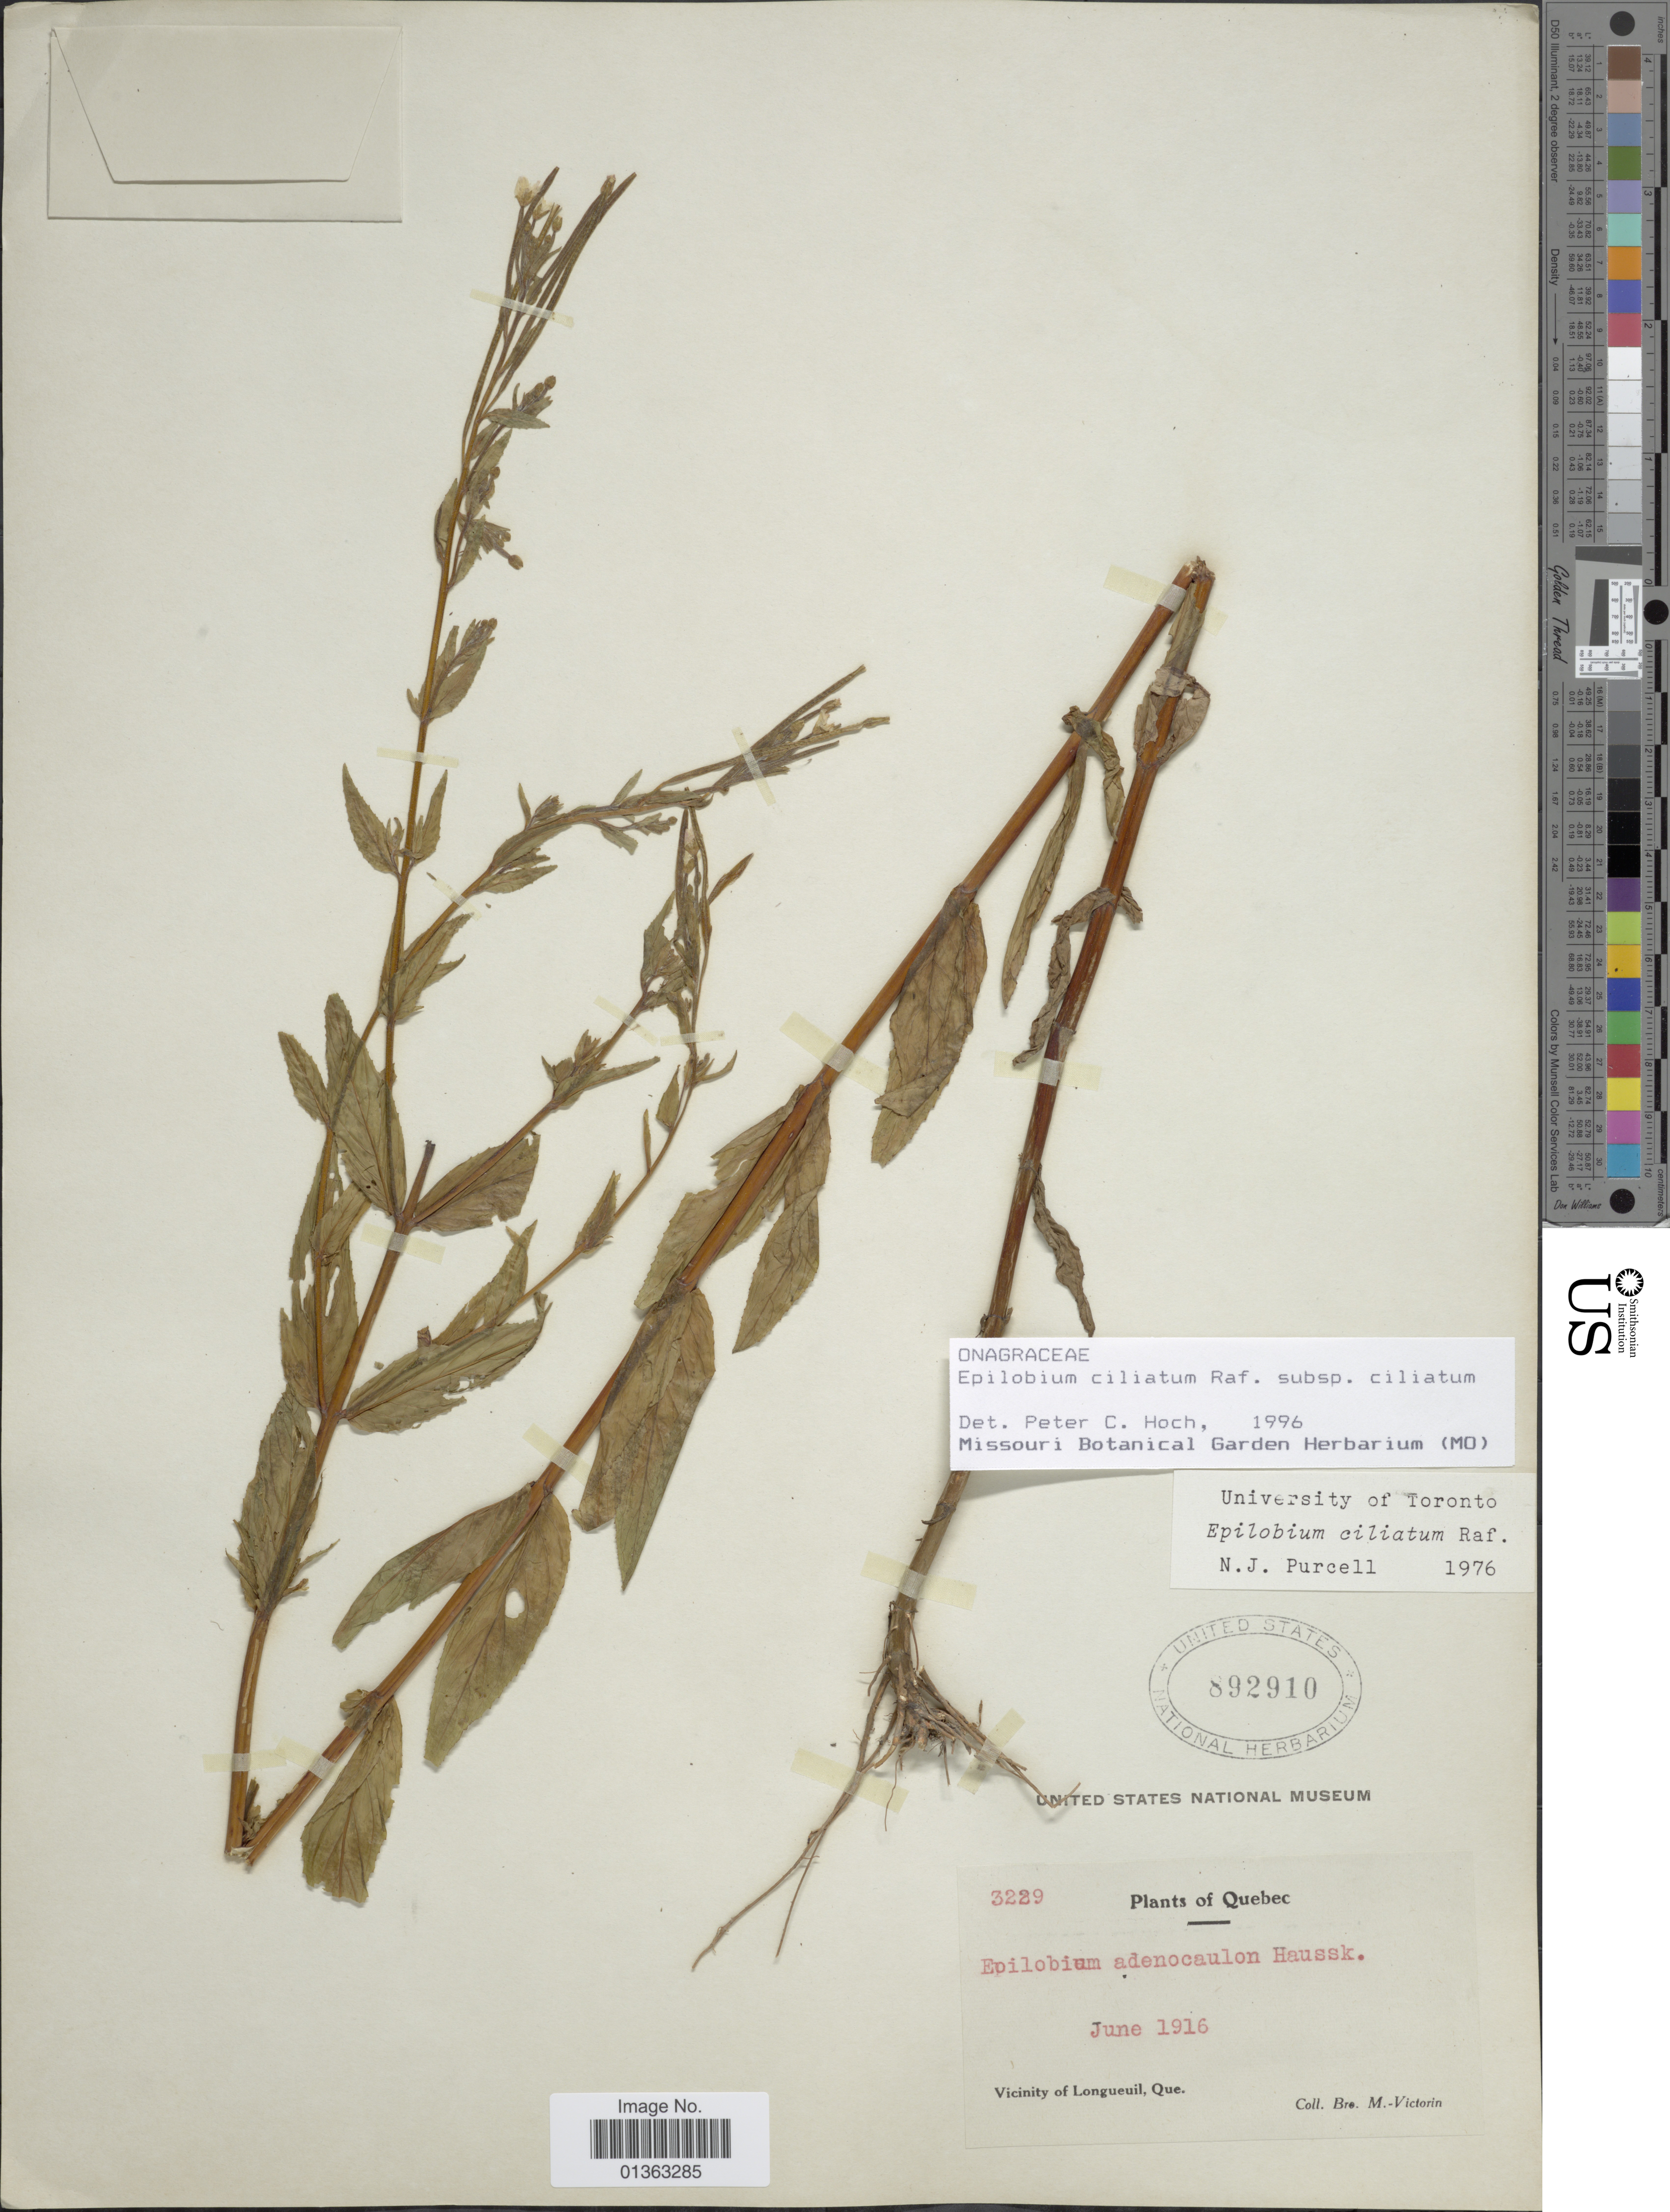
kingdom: Plantae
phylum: Tracheophyta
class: Magnoliopsida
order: Myrtales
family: Onagraceae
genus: Epilobium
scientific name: Epilobium ciliatum subsp. ciliatum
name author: Raf.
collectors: Fr. Marie-Victorin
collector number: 3229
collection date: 1916-06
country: Canada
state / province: Quebec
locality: Vicinity of Longueuil.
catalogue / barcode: US 892910